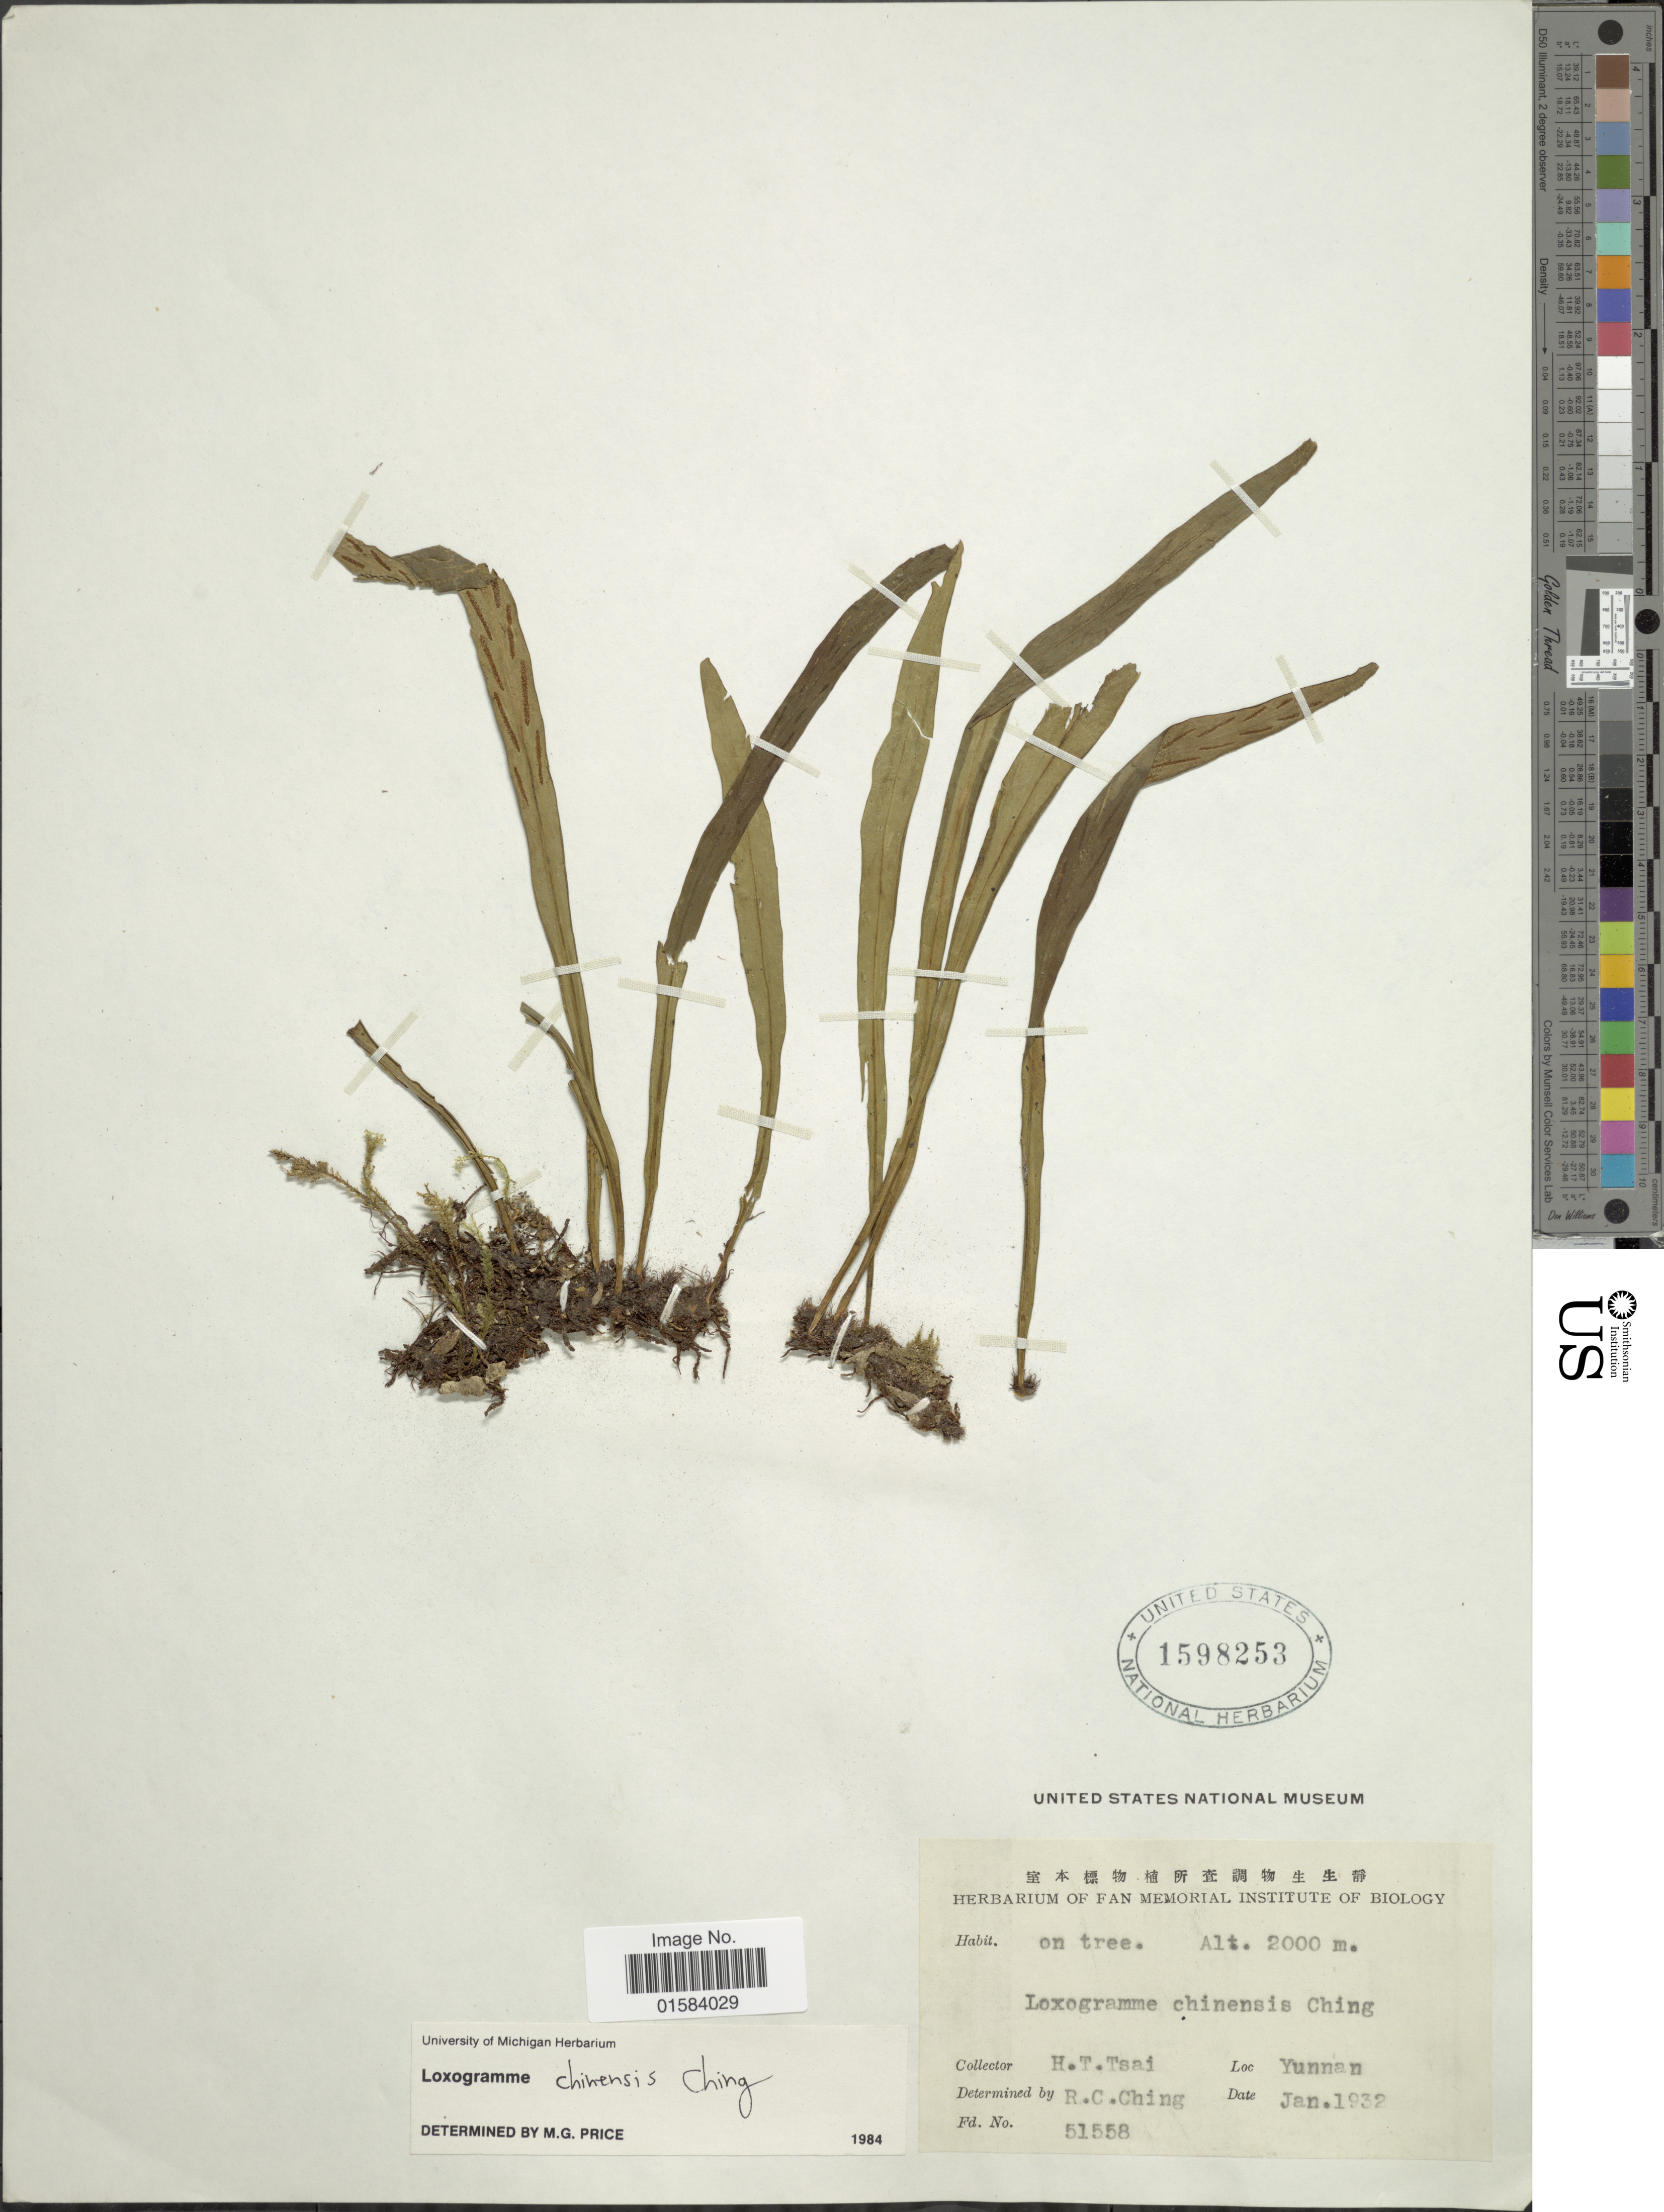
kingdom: Plantae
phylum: Tracheophyta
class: Polypodiopsida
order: Polypodiales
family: Polypodiaceae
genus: Loxogramme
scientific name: Loxogramme chinensis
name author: Ching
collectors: H. Tsai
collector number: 51558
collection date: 1932-01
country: China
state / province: Yunnan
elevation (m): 2000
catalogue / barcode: US 1598253